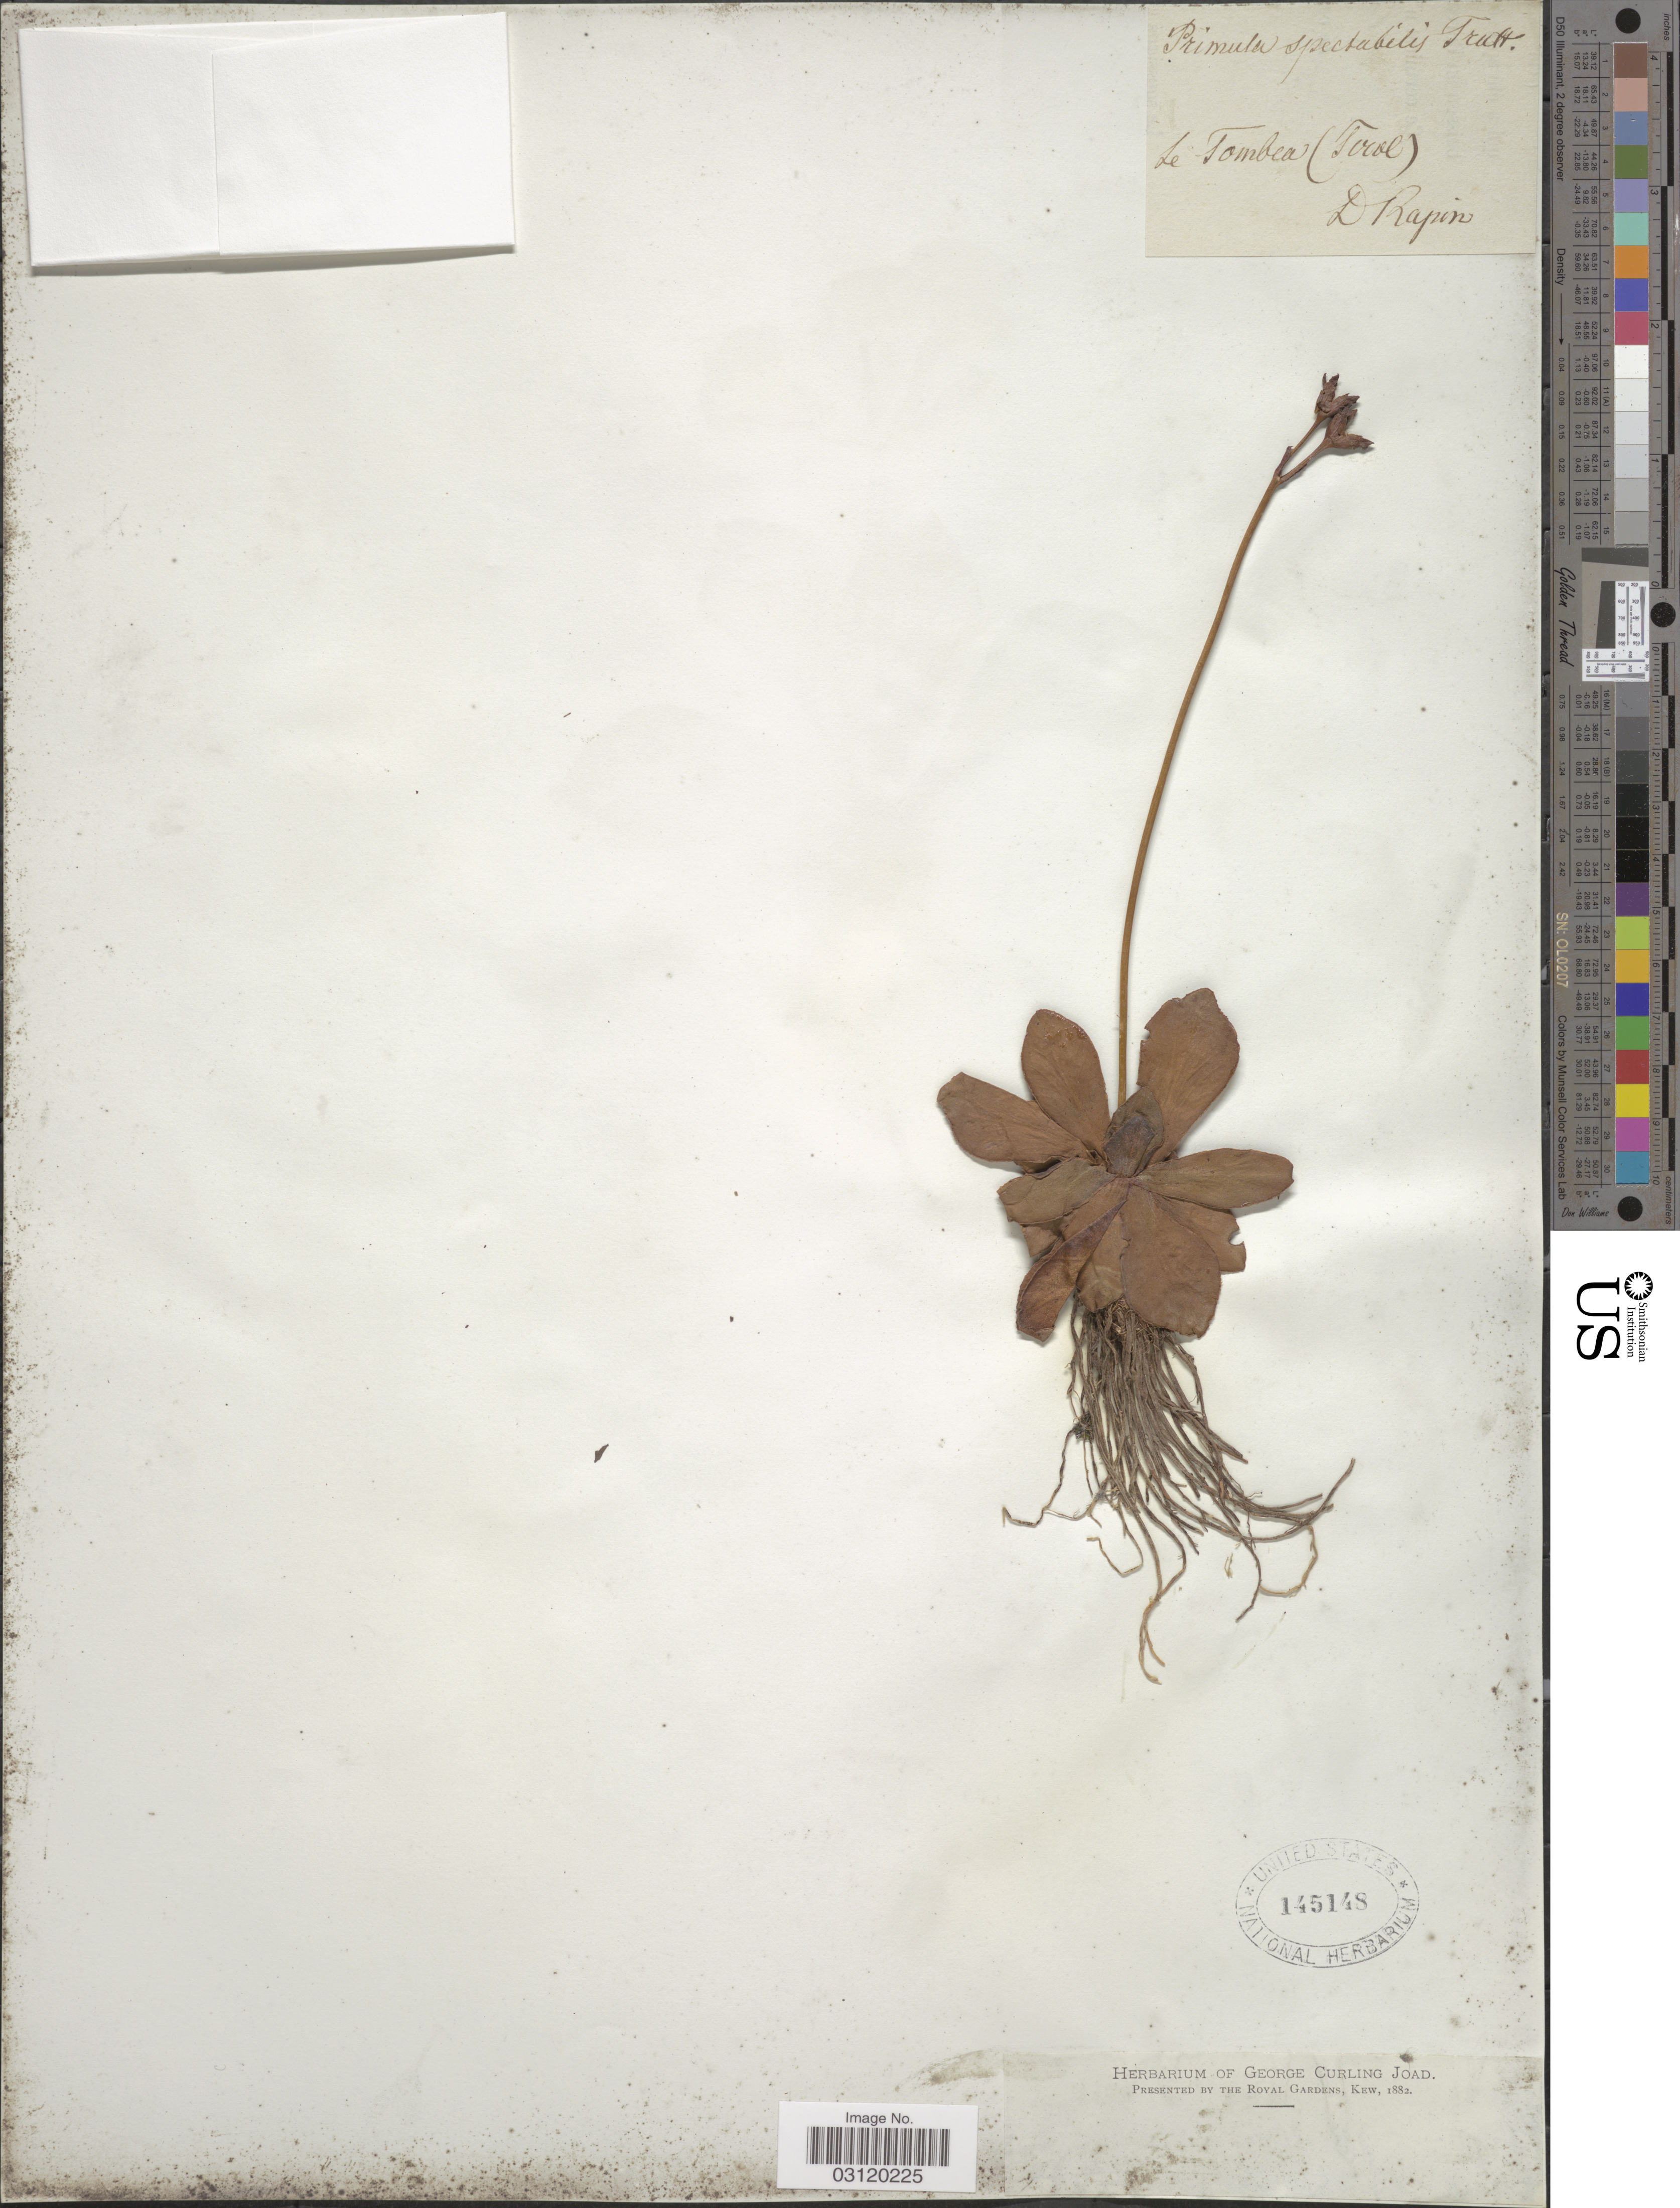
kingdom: Plantae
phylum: Tracheophyta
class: Magnoliopsida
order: Ericales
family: Primulaceae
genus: Primula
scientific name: Primula spectabilis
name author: Tratt.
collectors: D. Rapins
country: Italy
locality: Le Tombea, (Tirol).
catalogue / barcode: US 145148